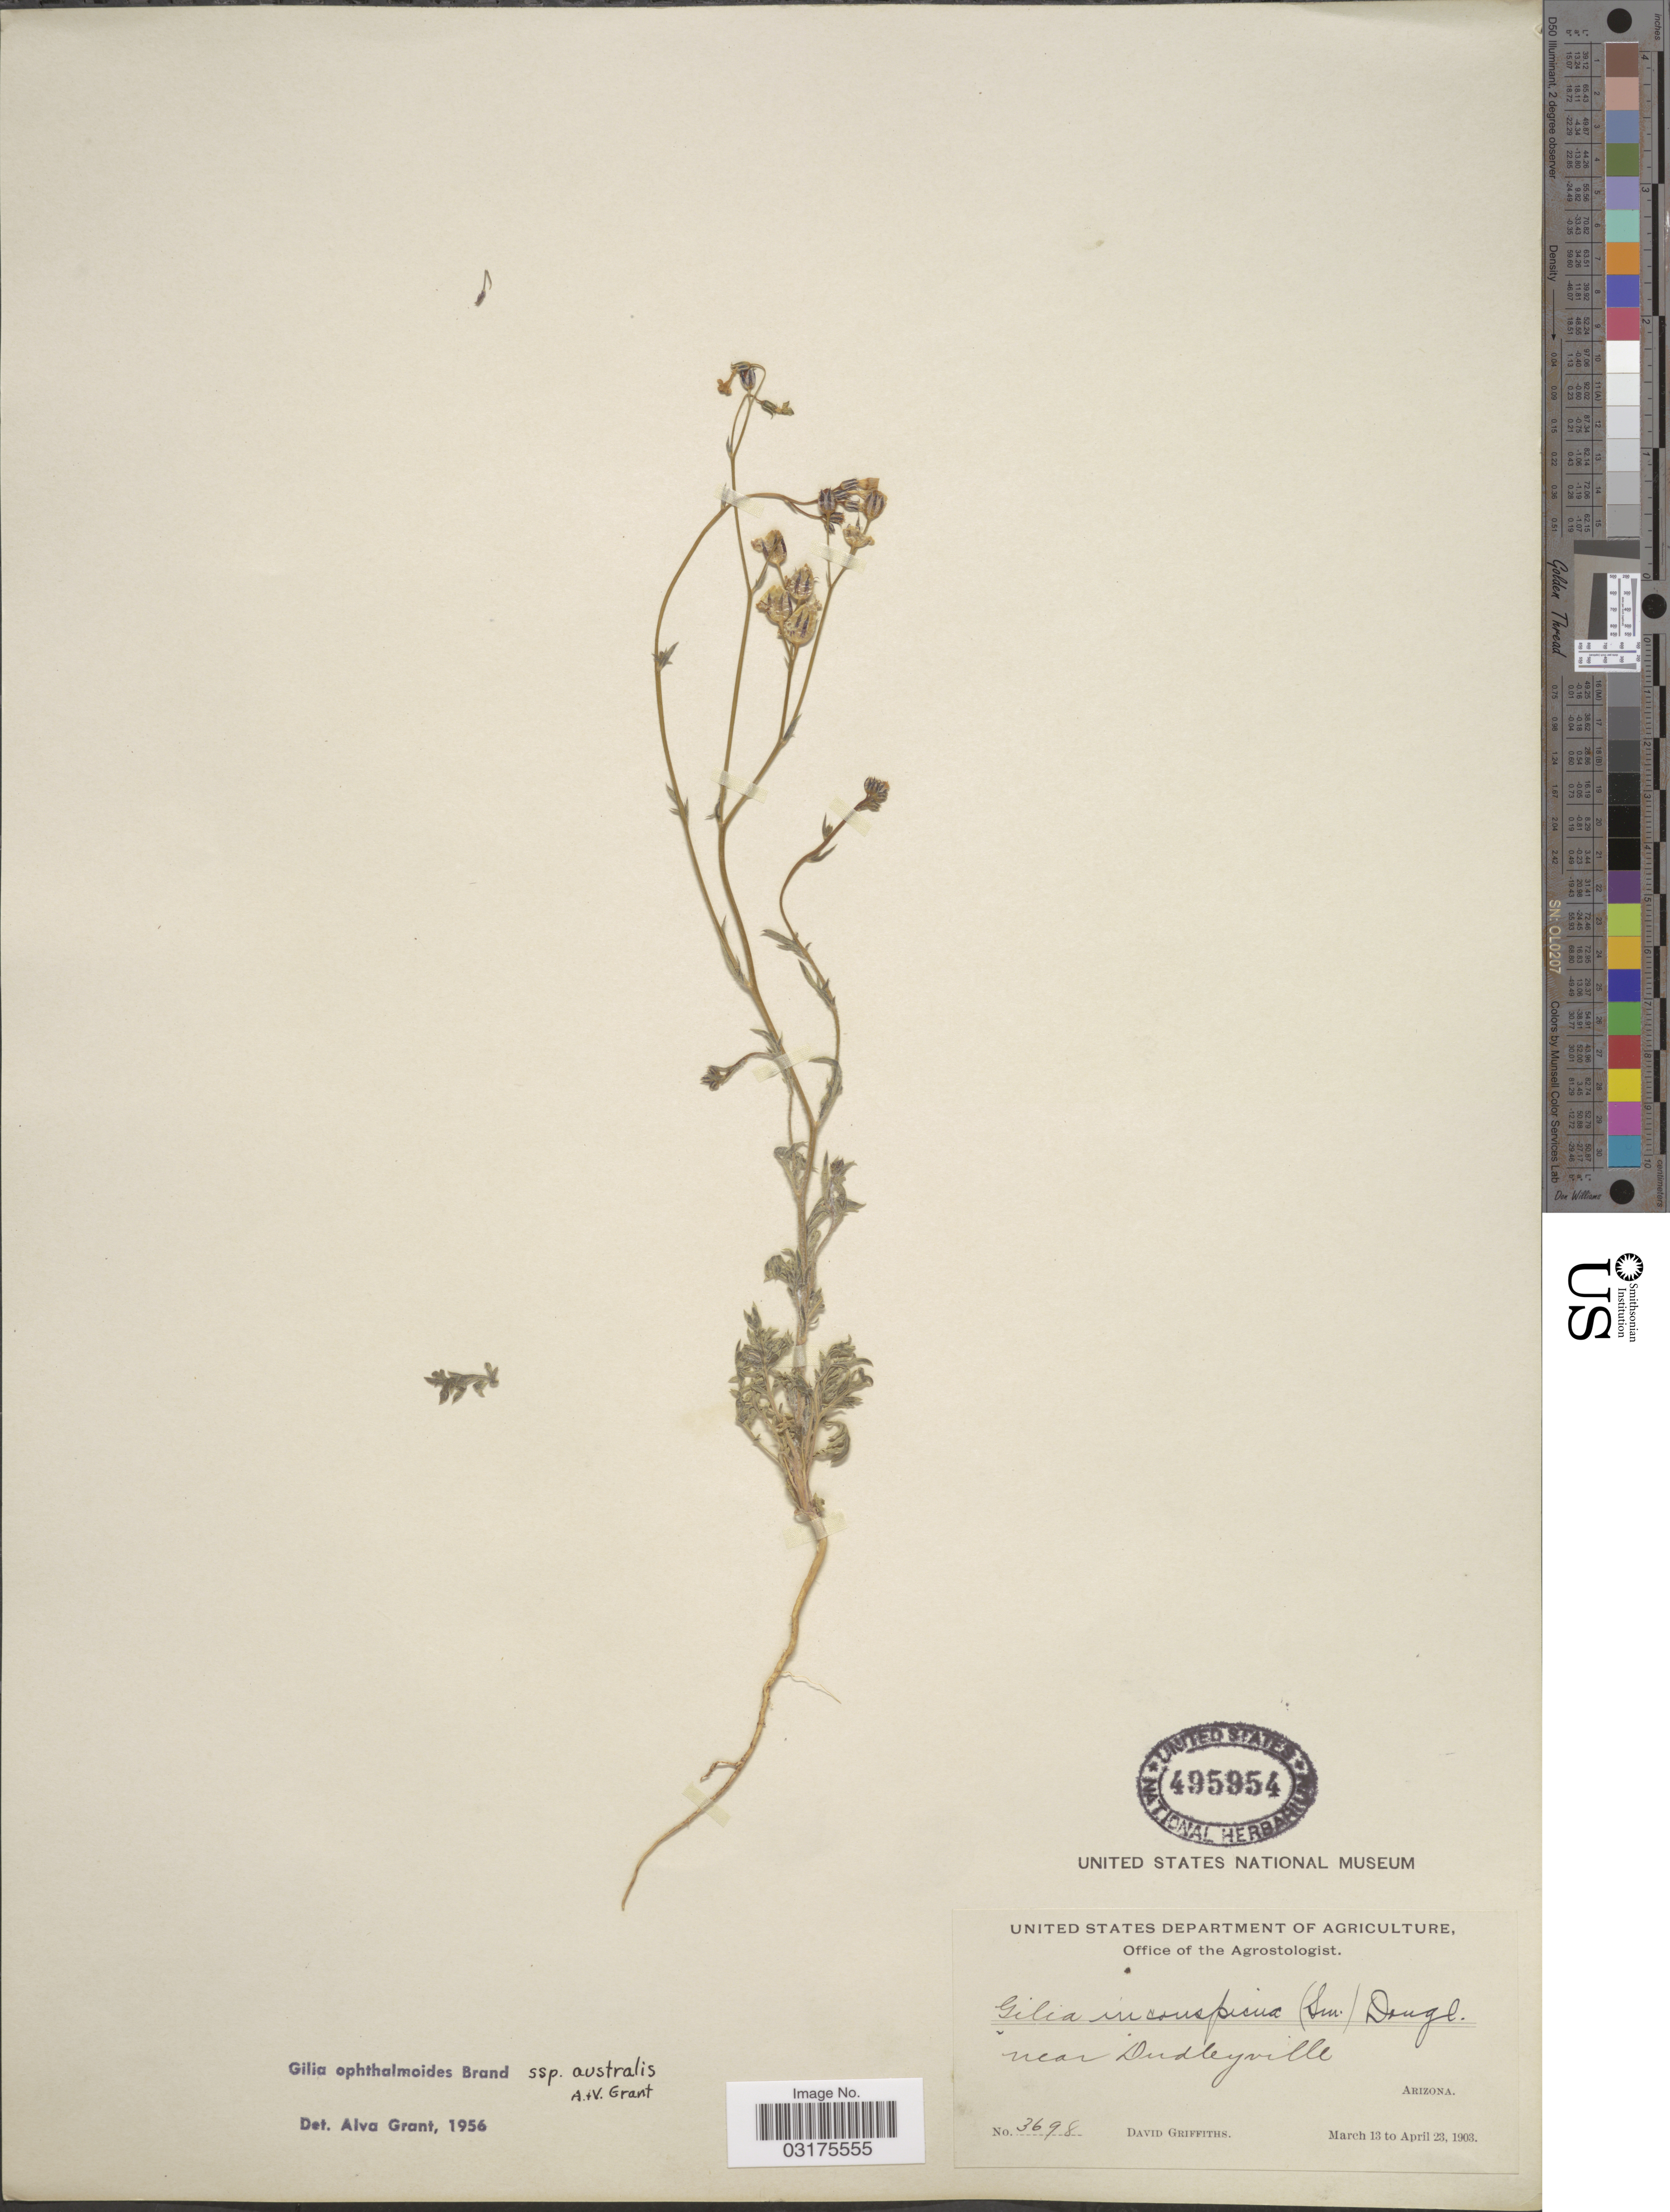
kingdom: Plantae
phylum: Tracheophyta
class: Magnoliopsida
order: Ericales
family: Polemoniaceae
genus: Gilia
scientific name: Gilia flavocincta subsp. australis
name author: A. Nelson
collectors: D. Griffiths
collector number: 3698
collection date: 1903-03-13/1903-04-23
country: United States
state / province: Arizona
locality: Near Dudleyville.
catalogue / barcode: US 495954